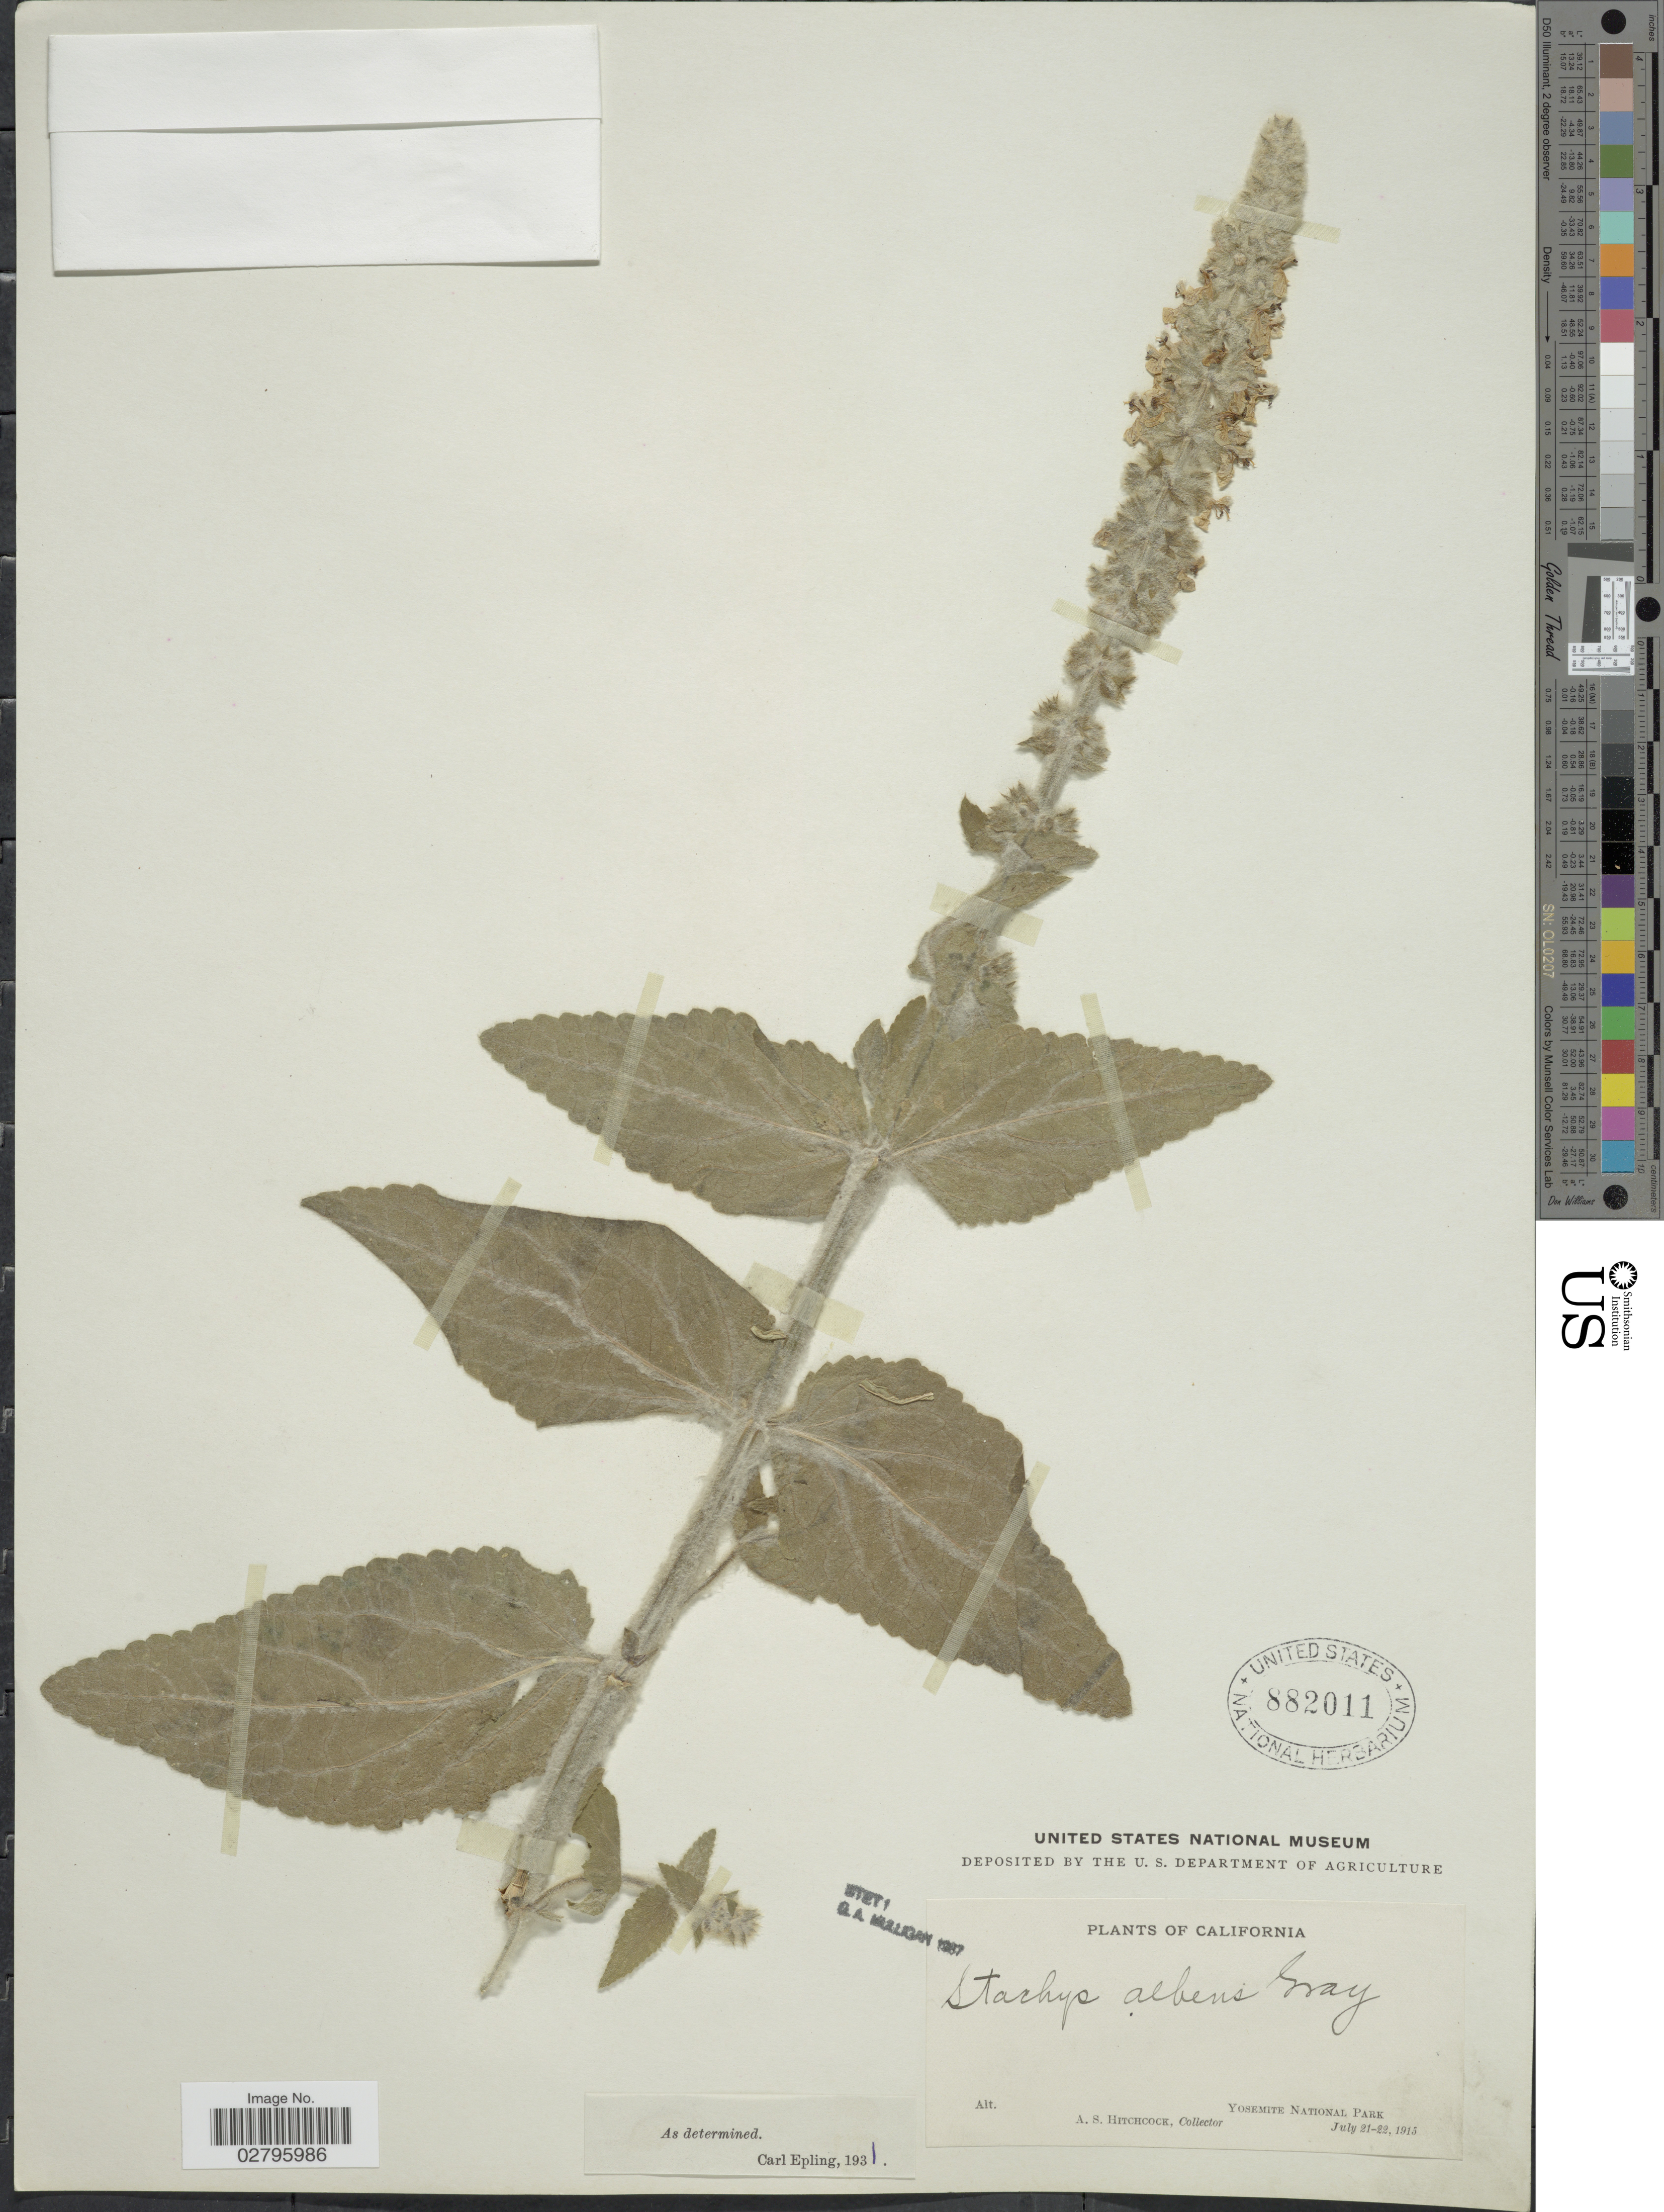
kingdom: Plantae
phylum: Tracheophyta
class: Magnoliopsida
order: Lamiales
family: Lamiaceae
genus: Stachys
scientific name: Stachys albens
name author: A. Gray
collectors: A. S. Hitchcock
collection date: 1915-07-21/1915-07-22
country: United States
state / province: California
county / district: Mariposa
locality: Yosemite National Park.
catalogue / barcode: US 882011